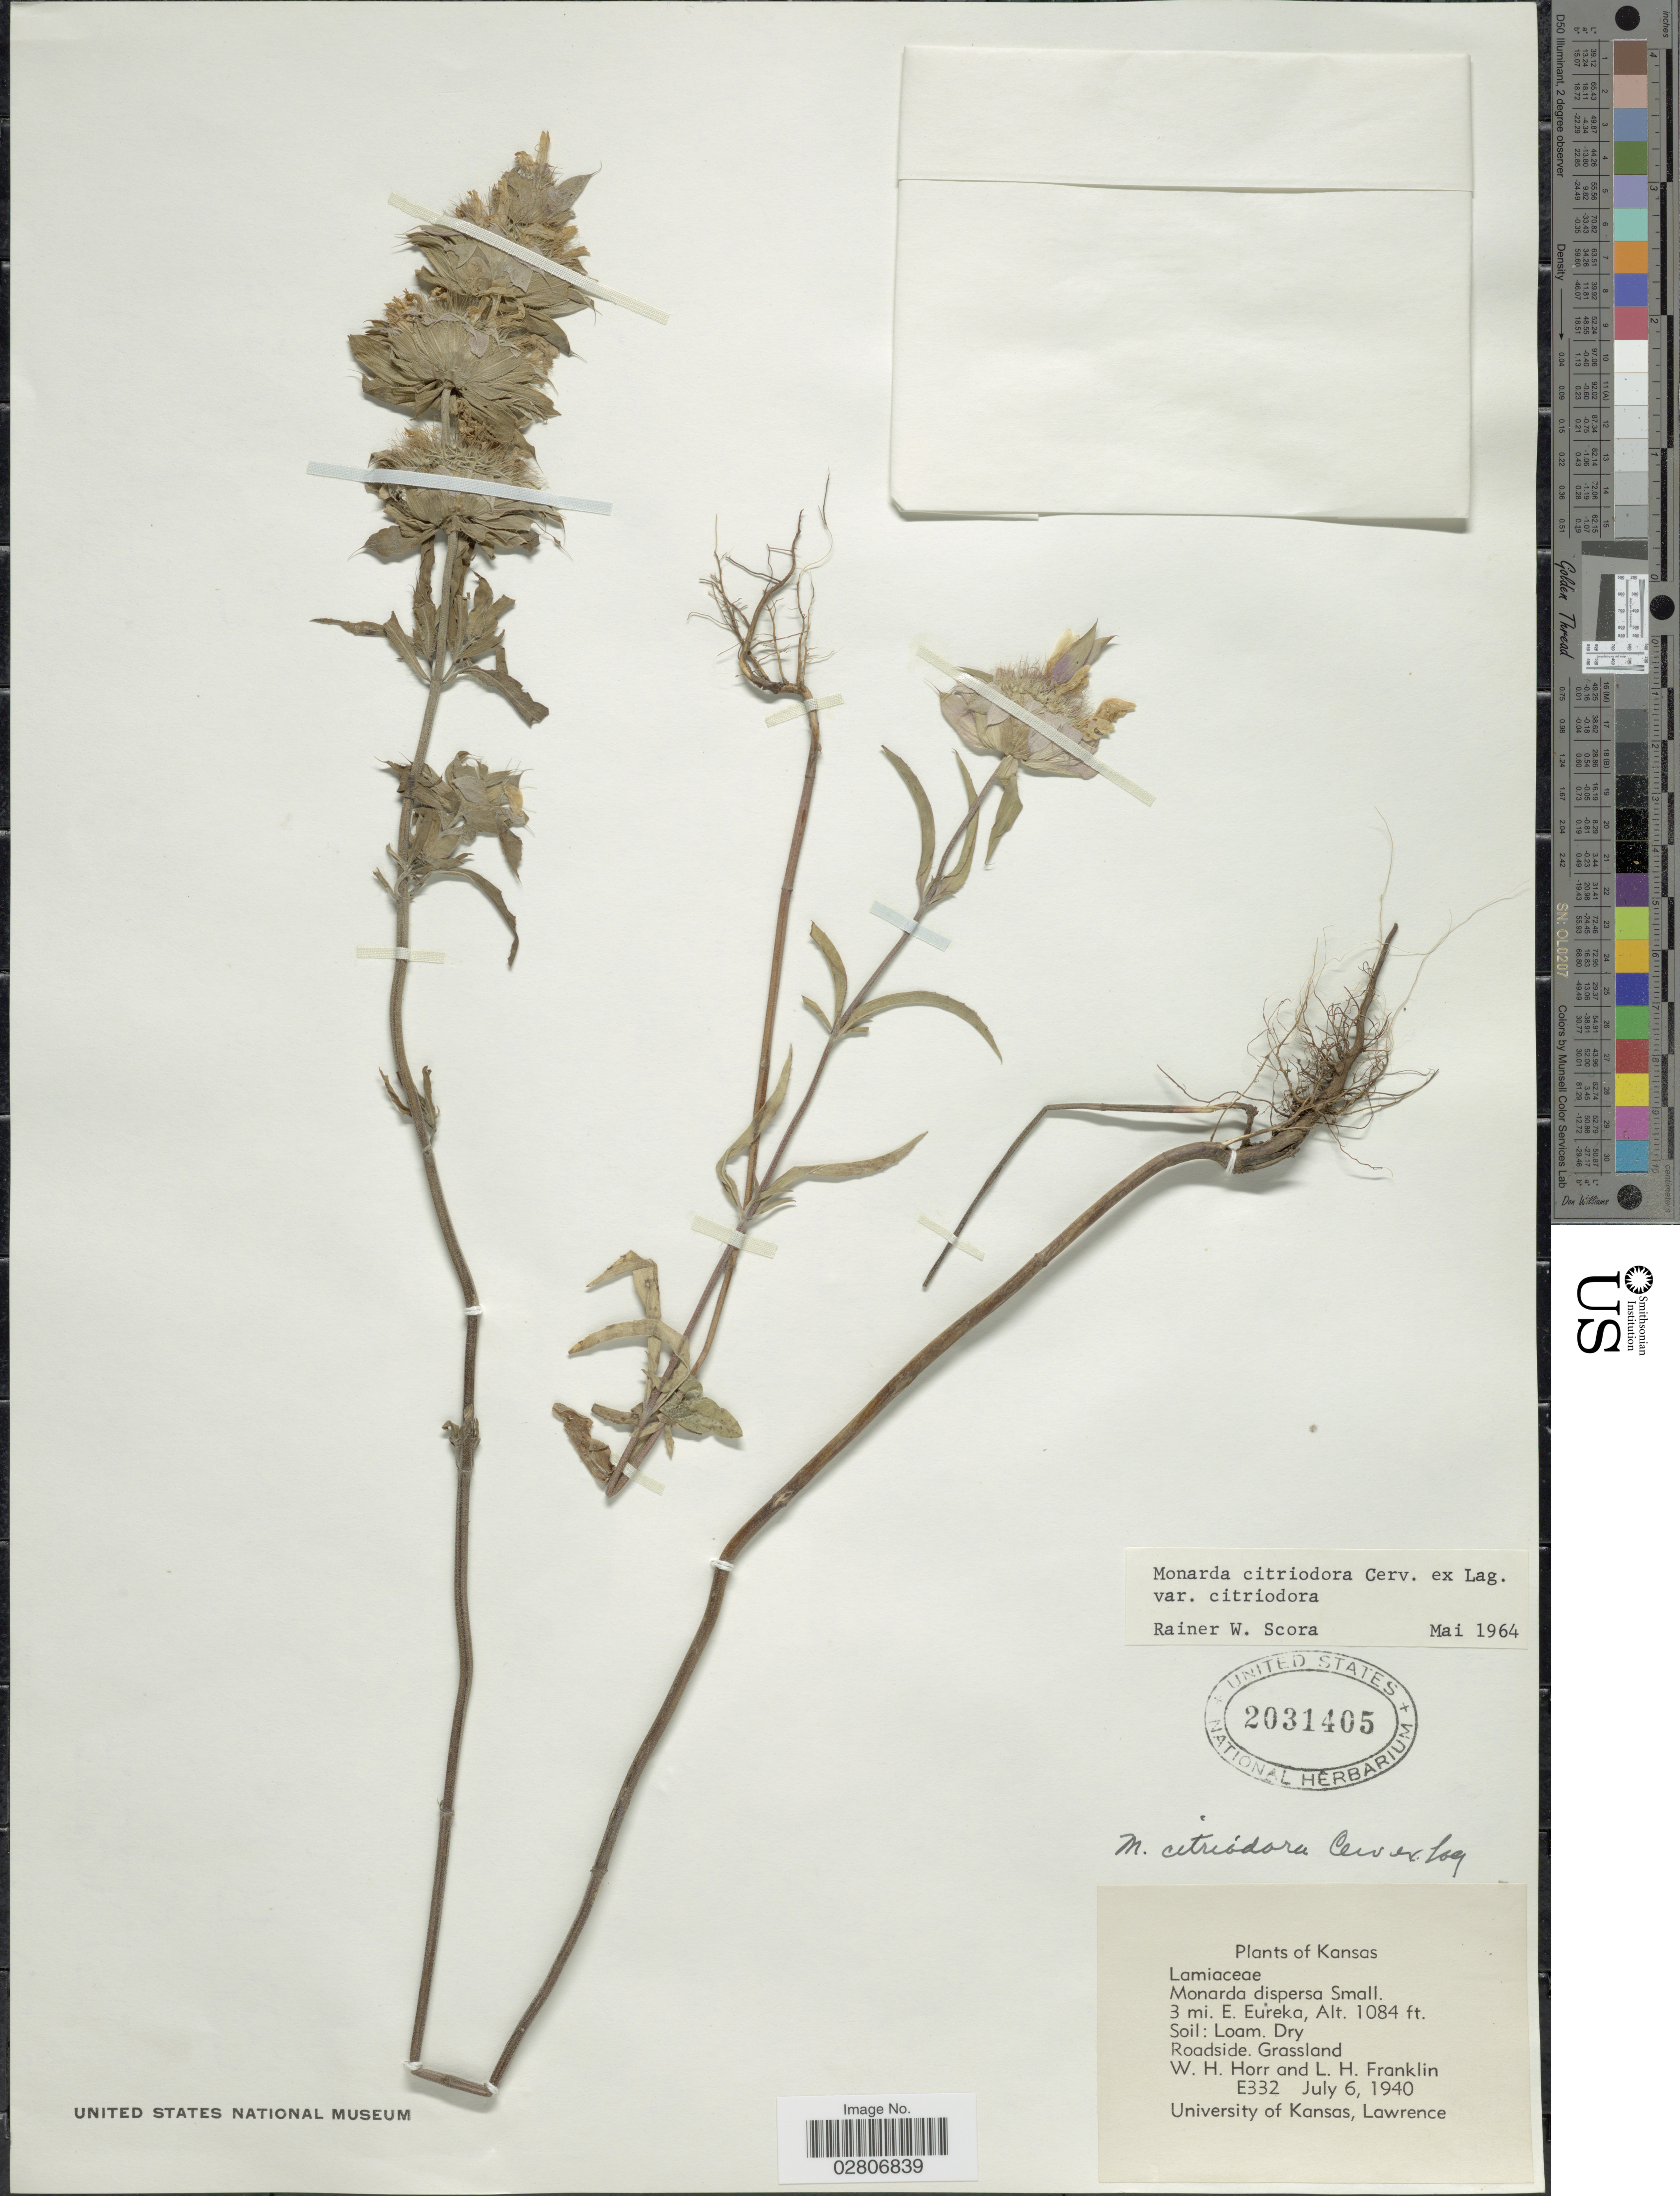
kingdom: Plantae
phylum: Tracheophyta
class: Magnoliopsida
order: Lamiales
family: Lamiaceae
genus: Monarda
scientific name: Monarda citriodora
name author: Cerv. ex Lag.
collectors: W. H. Horr & L. H. Franklin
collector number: E332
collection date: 1940-07-06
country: United States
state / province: Kansas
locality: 3 mi. E. Eureka.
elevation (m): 330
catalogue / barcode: US 2031405